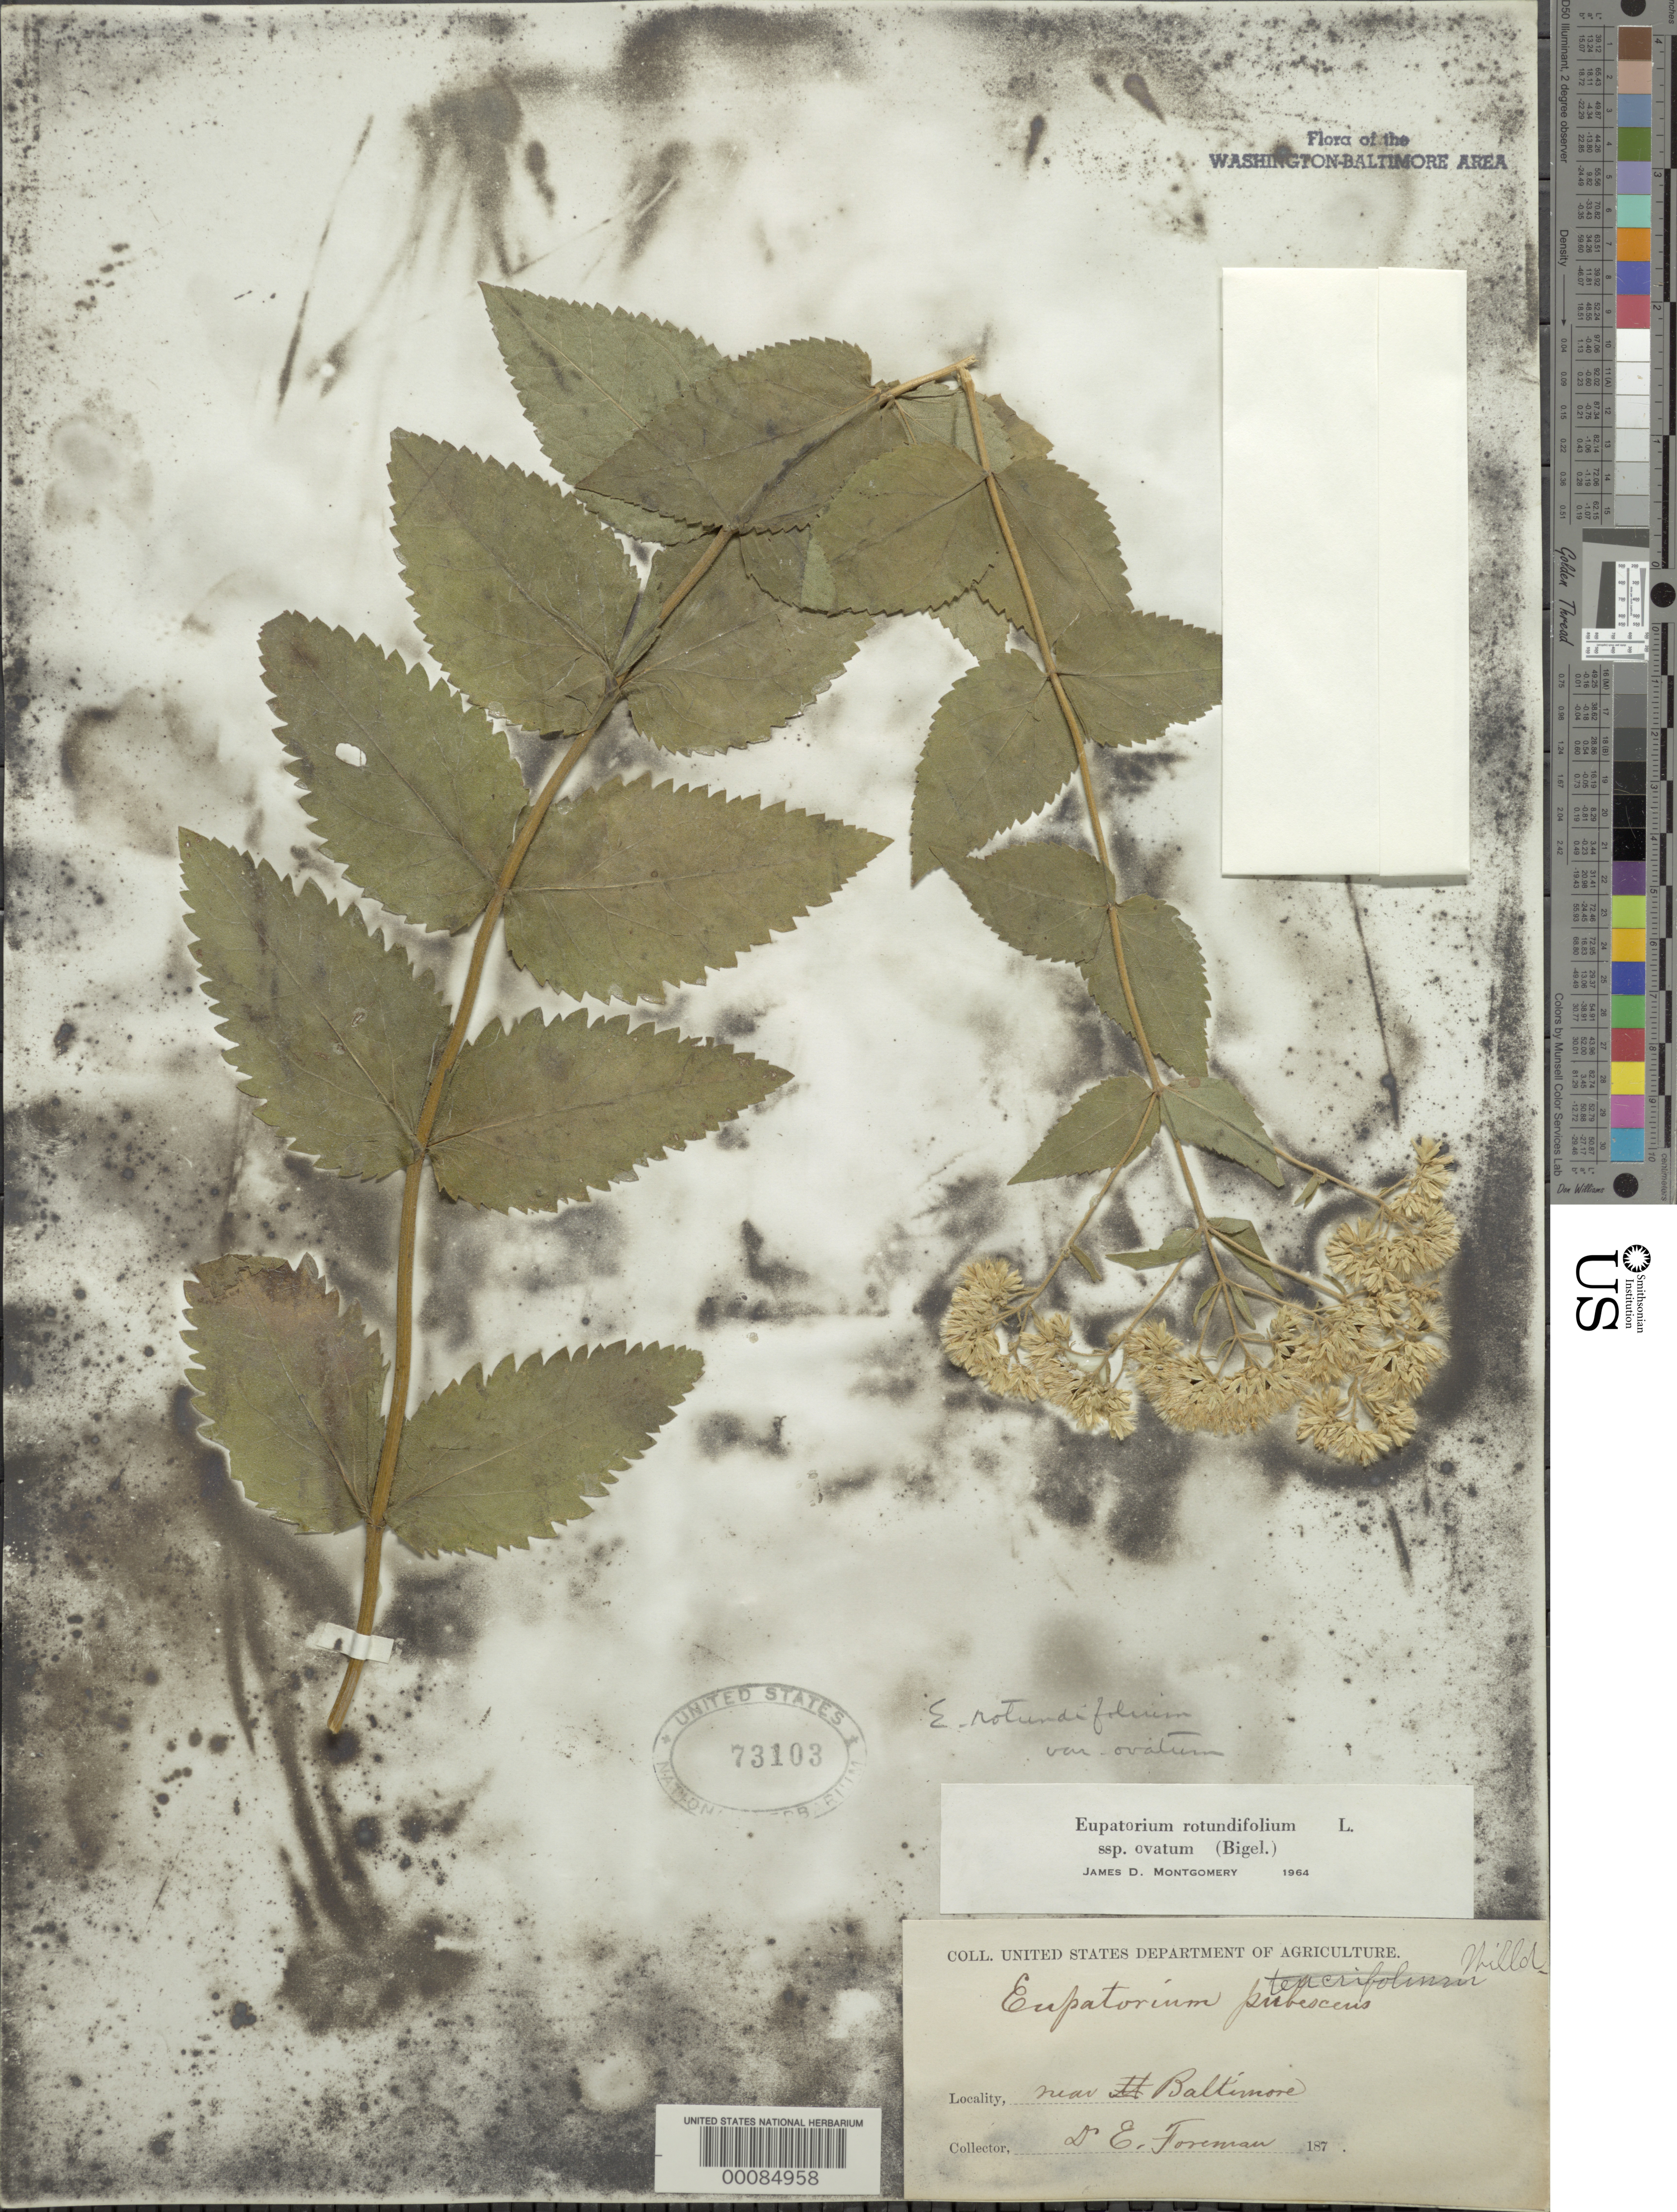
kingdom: Plantae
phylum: Tracheophyta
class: Magnoliopsida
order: Asterales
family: Asteraceae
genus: Eupatorium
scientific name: Eupatorium rotundifolium var. ovatum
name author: (Bigelow) J.D. Montgom. & Fairbrothers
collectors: D. Foreman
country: United States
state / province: Maryland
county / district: City of Baltimore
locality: Baltimore vicinity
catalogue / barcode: US 73103